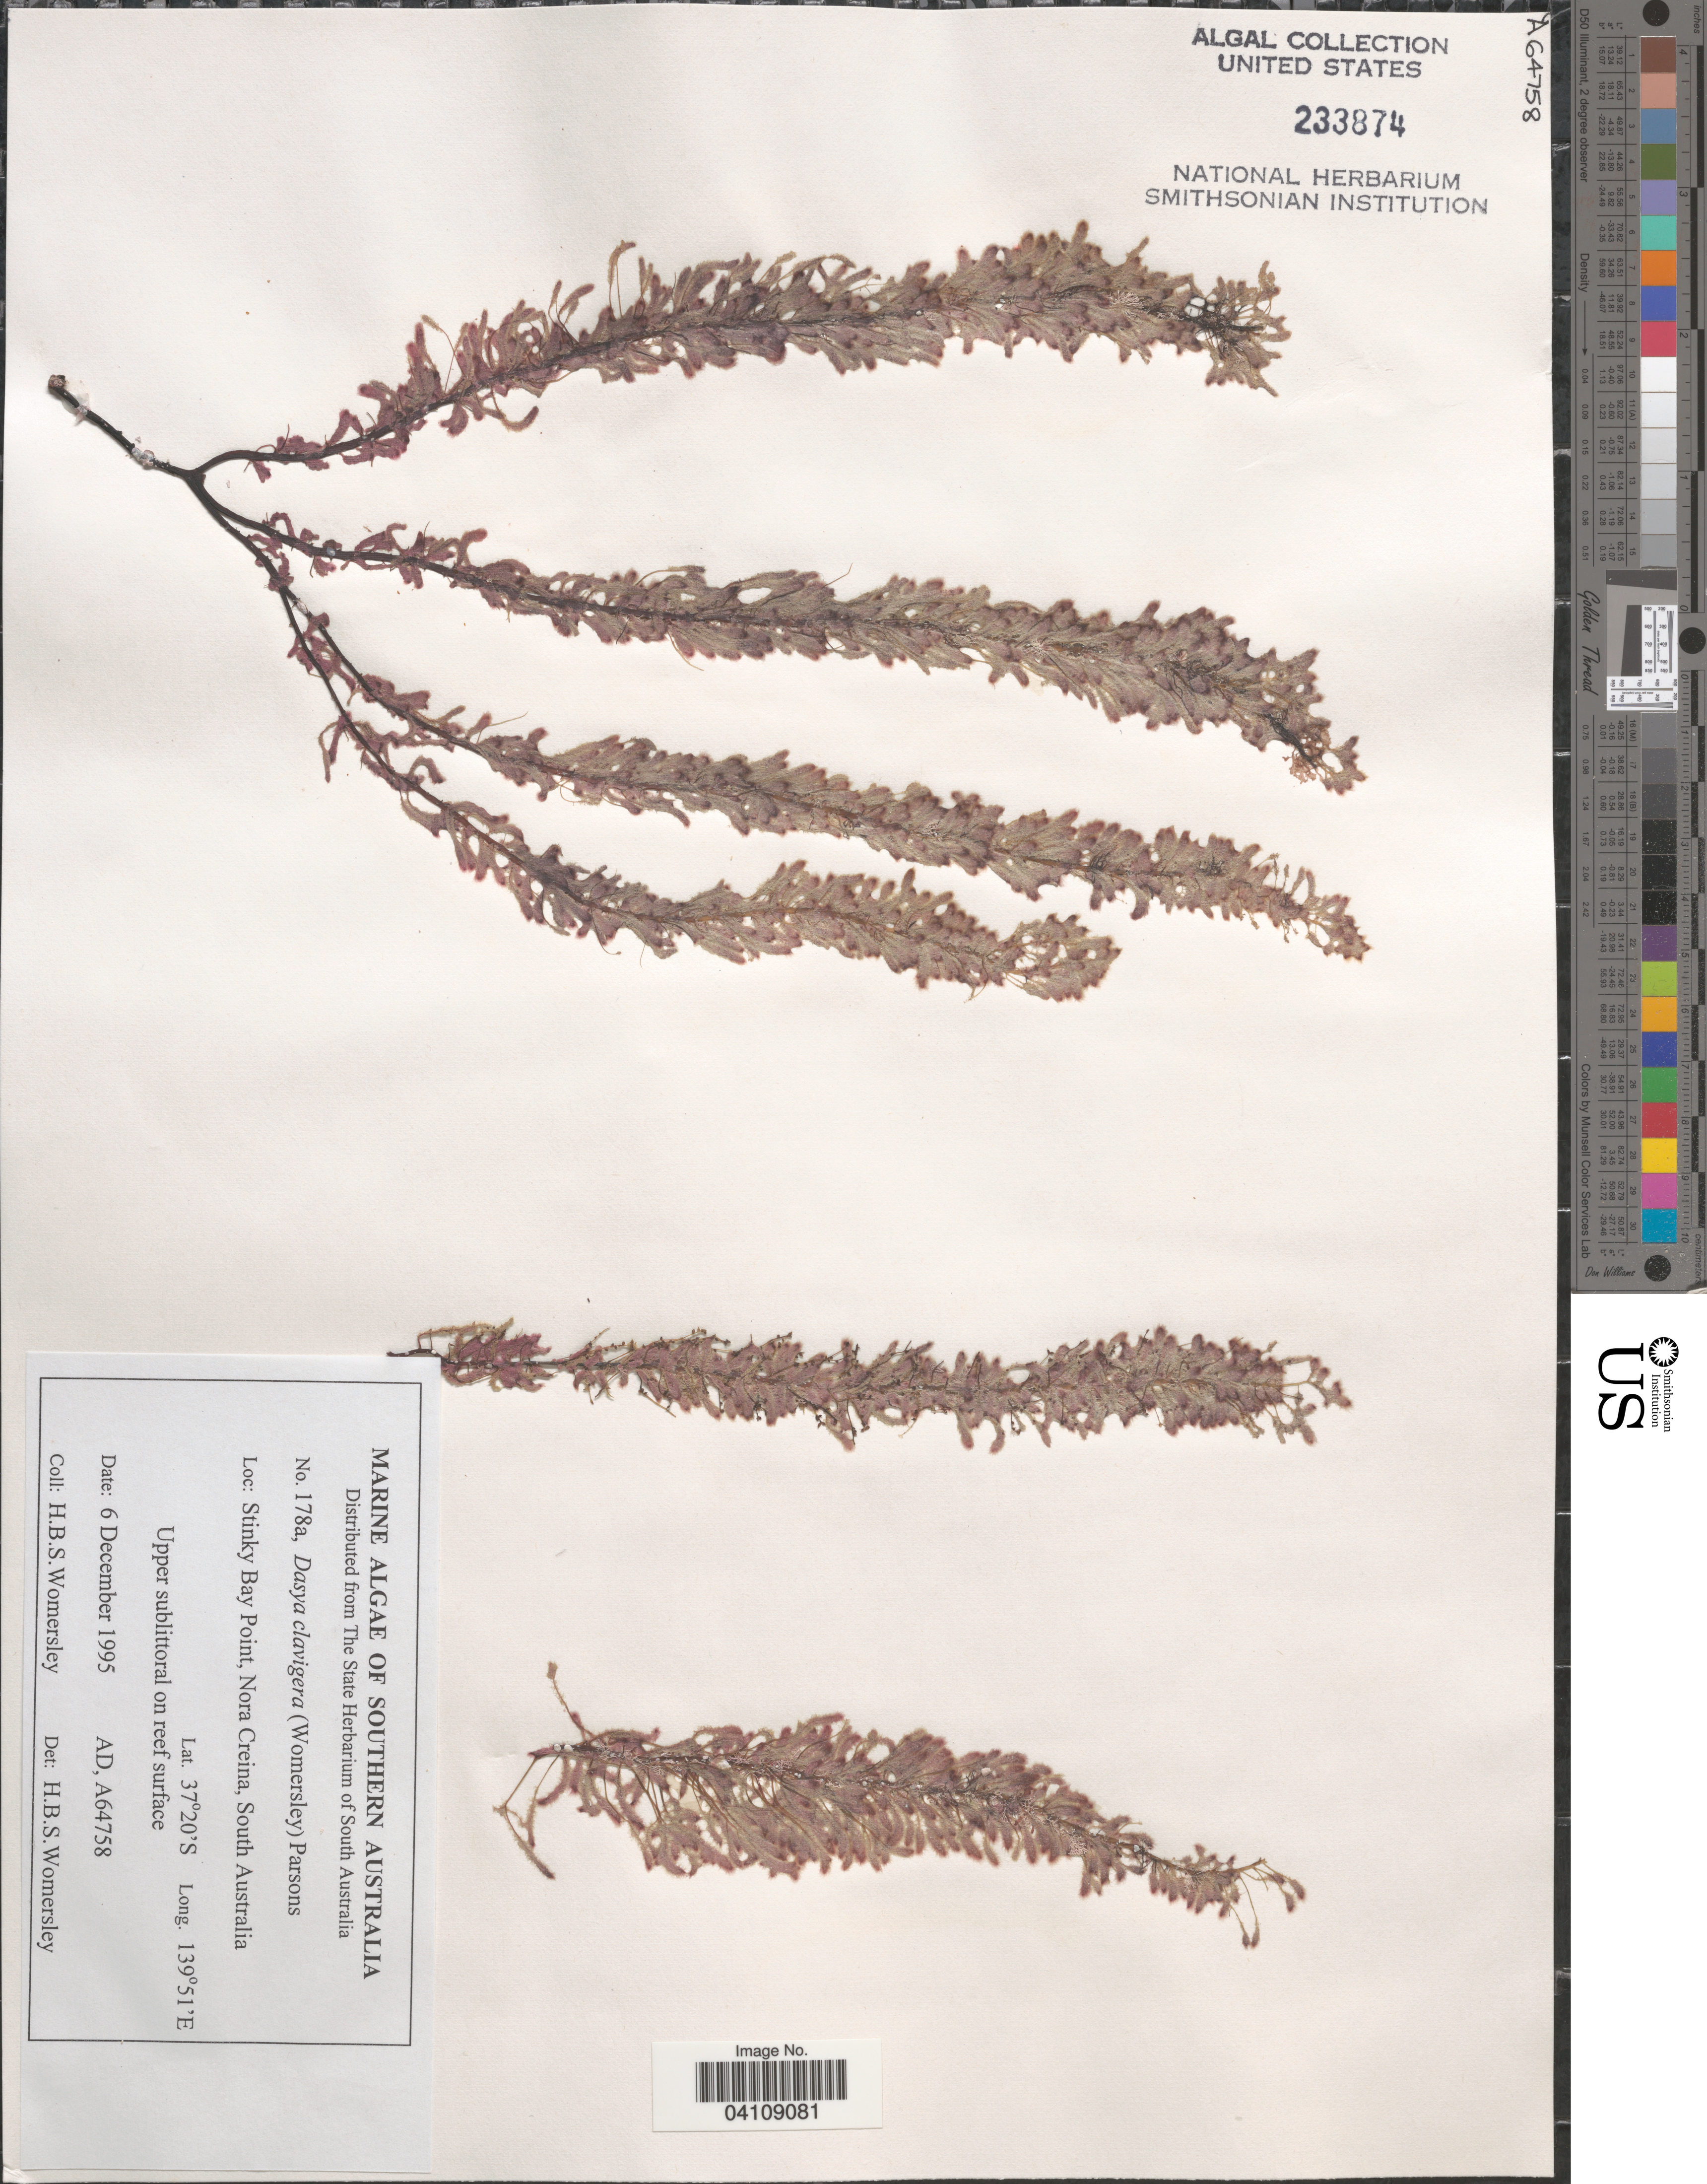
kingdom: Plantae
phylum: Rhodophyta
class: Florideophyceae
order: Ceramiales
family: Dasyaceae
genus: Dasysiphonia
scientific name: Dasysiphonia clavigera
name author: (Womersley) M.M.Cassidy et al.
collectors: H. B. S. Womersley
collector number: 178a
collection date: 1995-12-06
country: Australia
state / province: South Australia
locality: Southern Australia. Stinky Bay Point, Nora Creina.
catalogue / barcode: US 233874